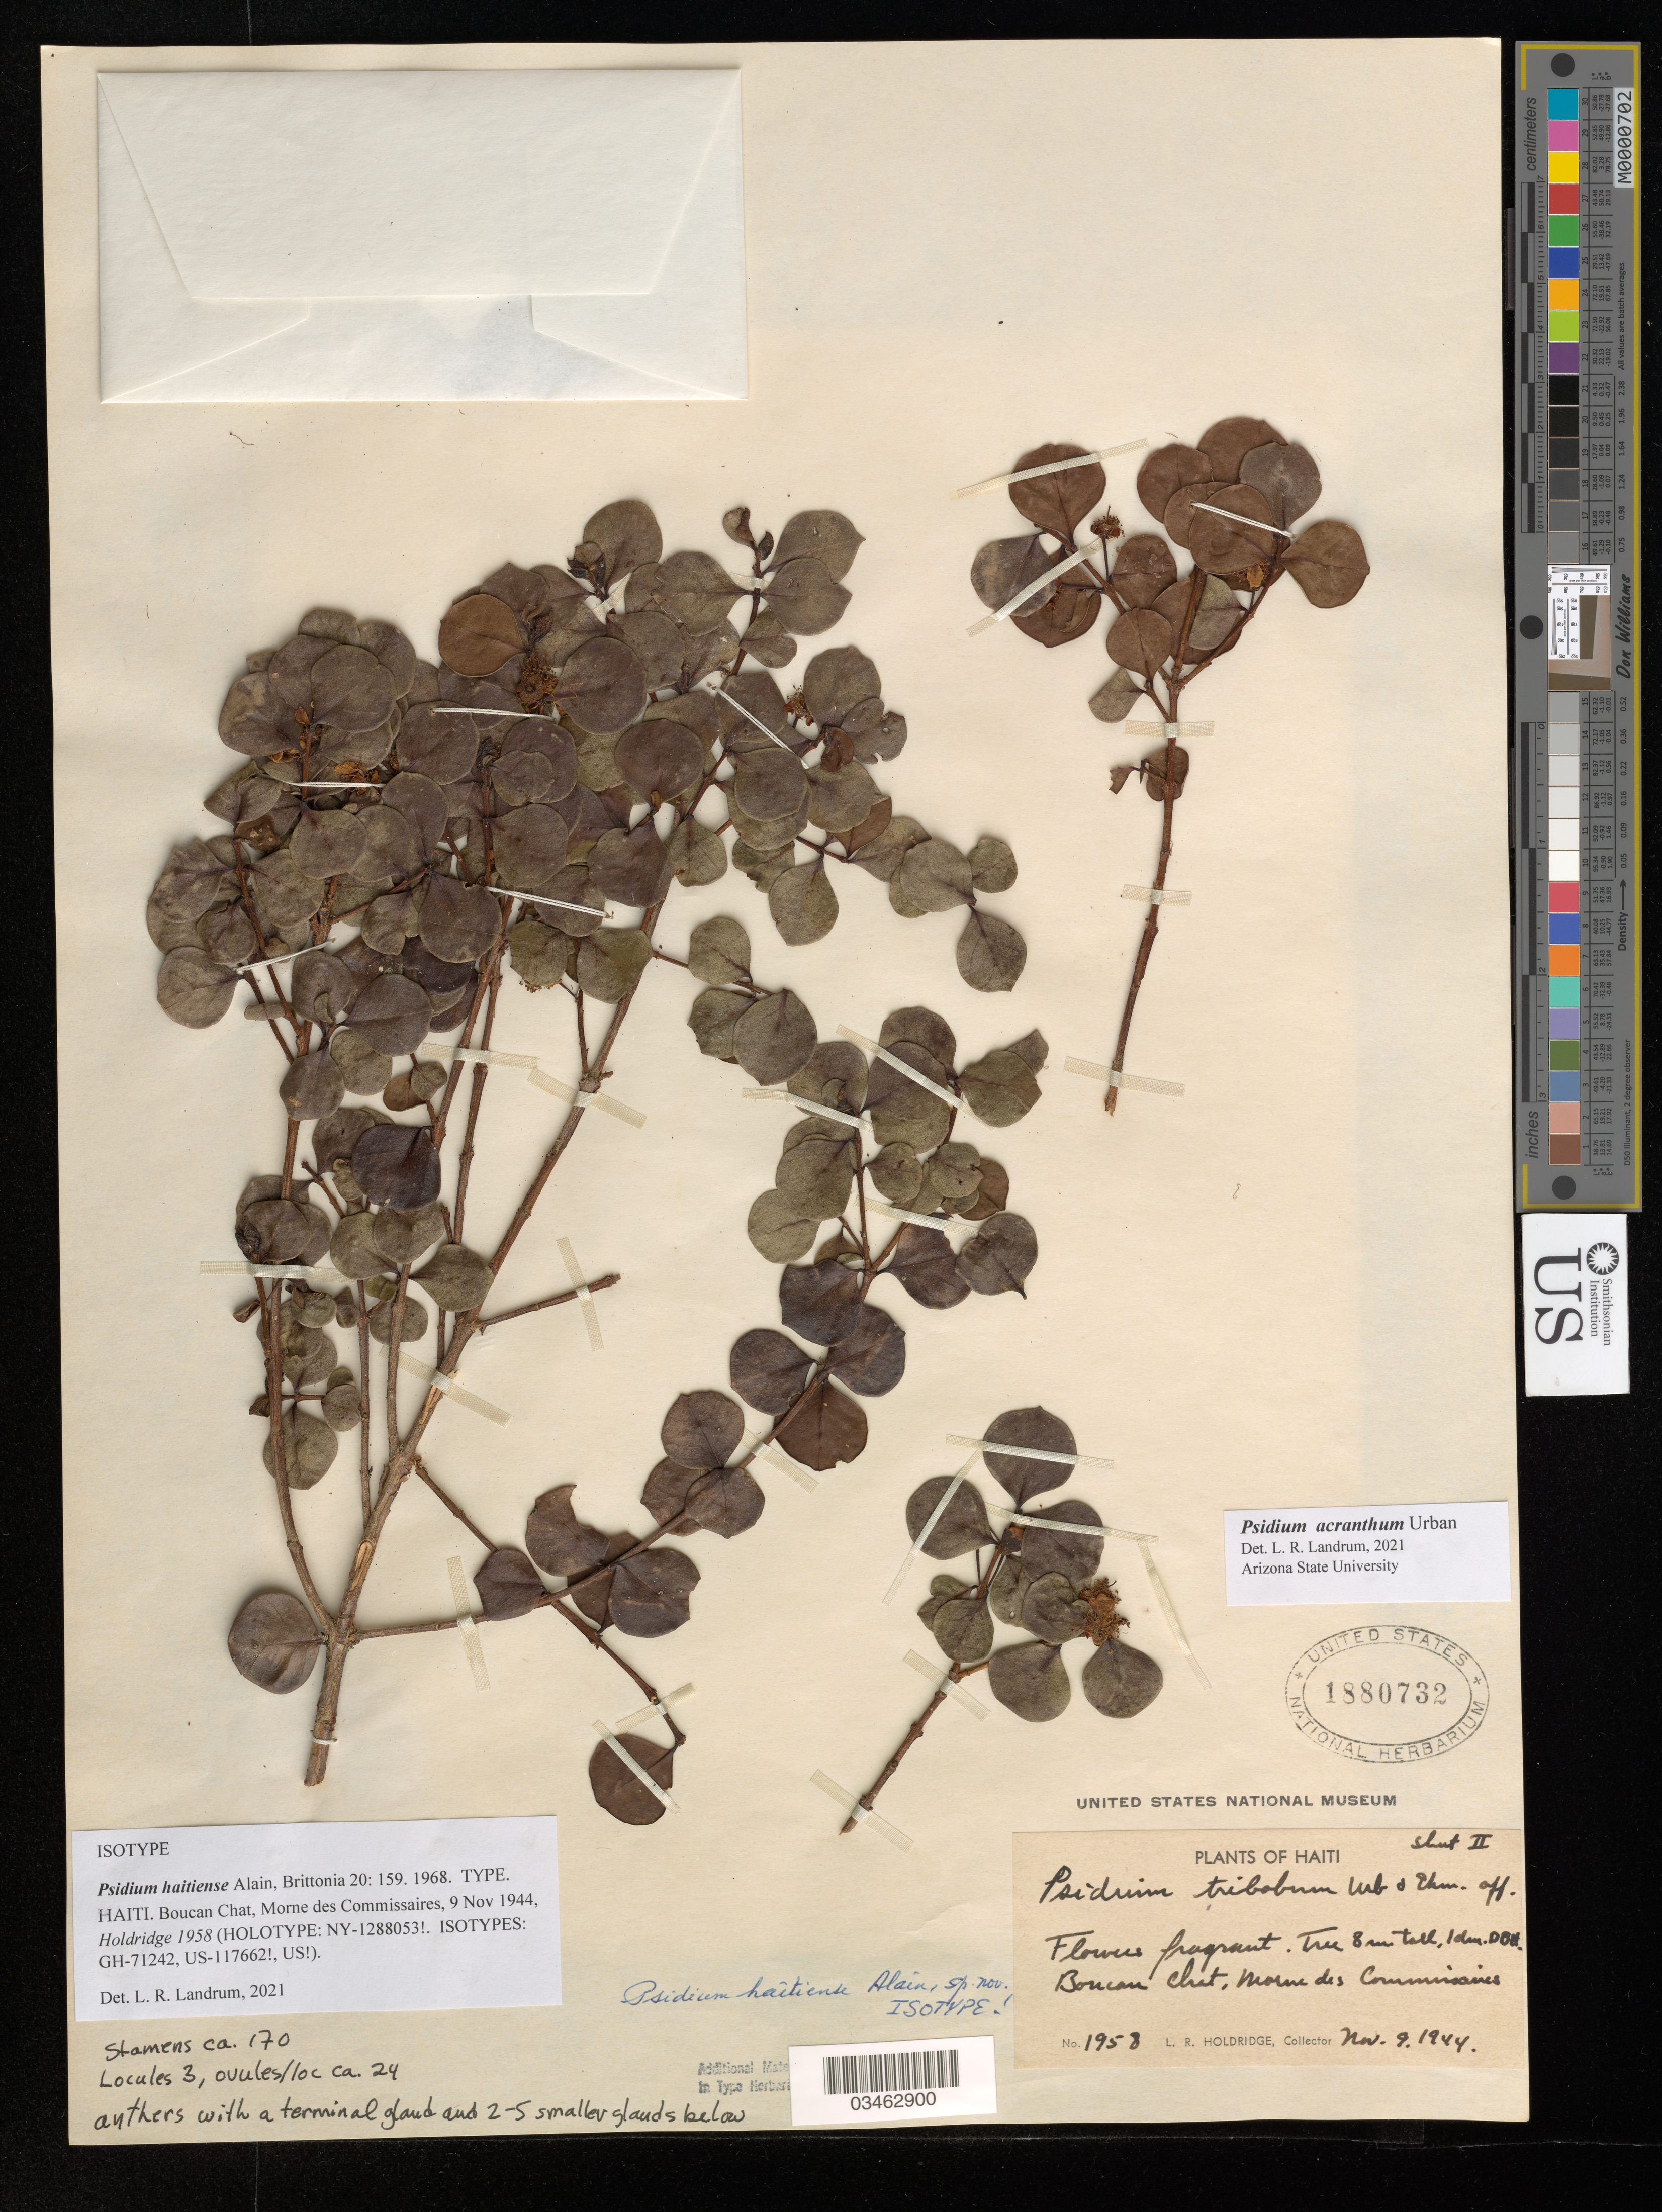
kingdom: Plantae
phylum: Tracheophyta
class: Magnoliopsida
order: Myrtales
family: Myrtaceae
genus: Psidium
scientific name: Psidium haitiense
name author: Alain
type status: Isotype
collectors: L. Holdridge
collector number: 1958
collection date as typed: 09 Nov 1944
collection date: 1944-11-09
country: Haiti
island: Hispaniola Island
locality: Boucan Chat, morne de Commissaires.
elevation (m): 1575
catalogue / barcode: US 1880732